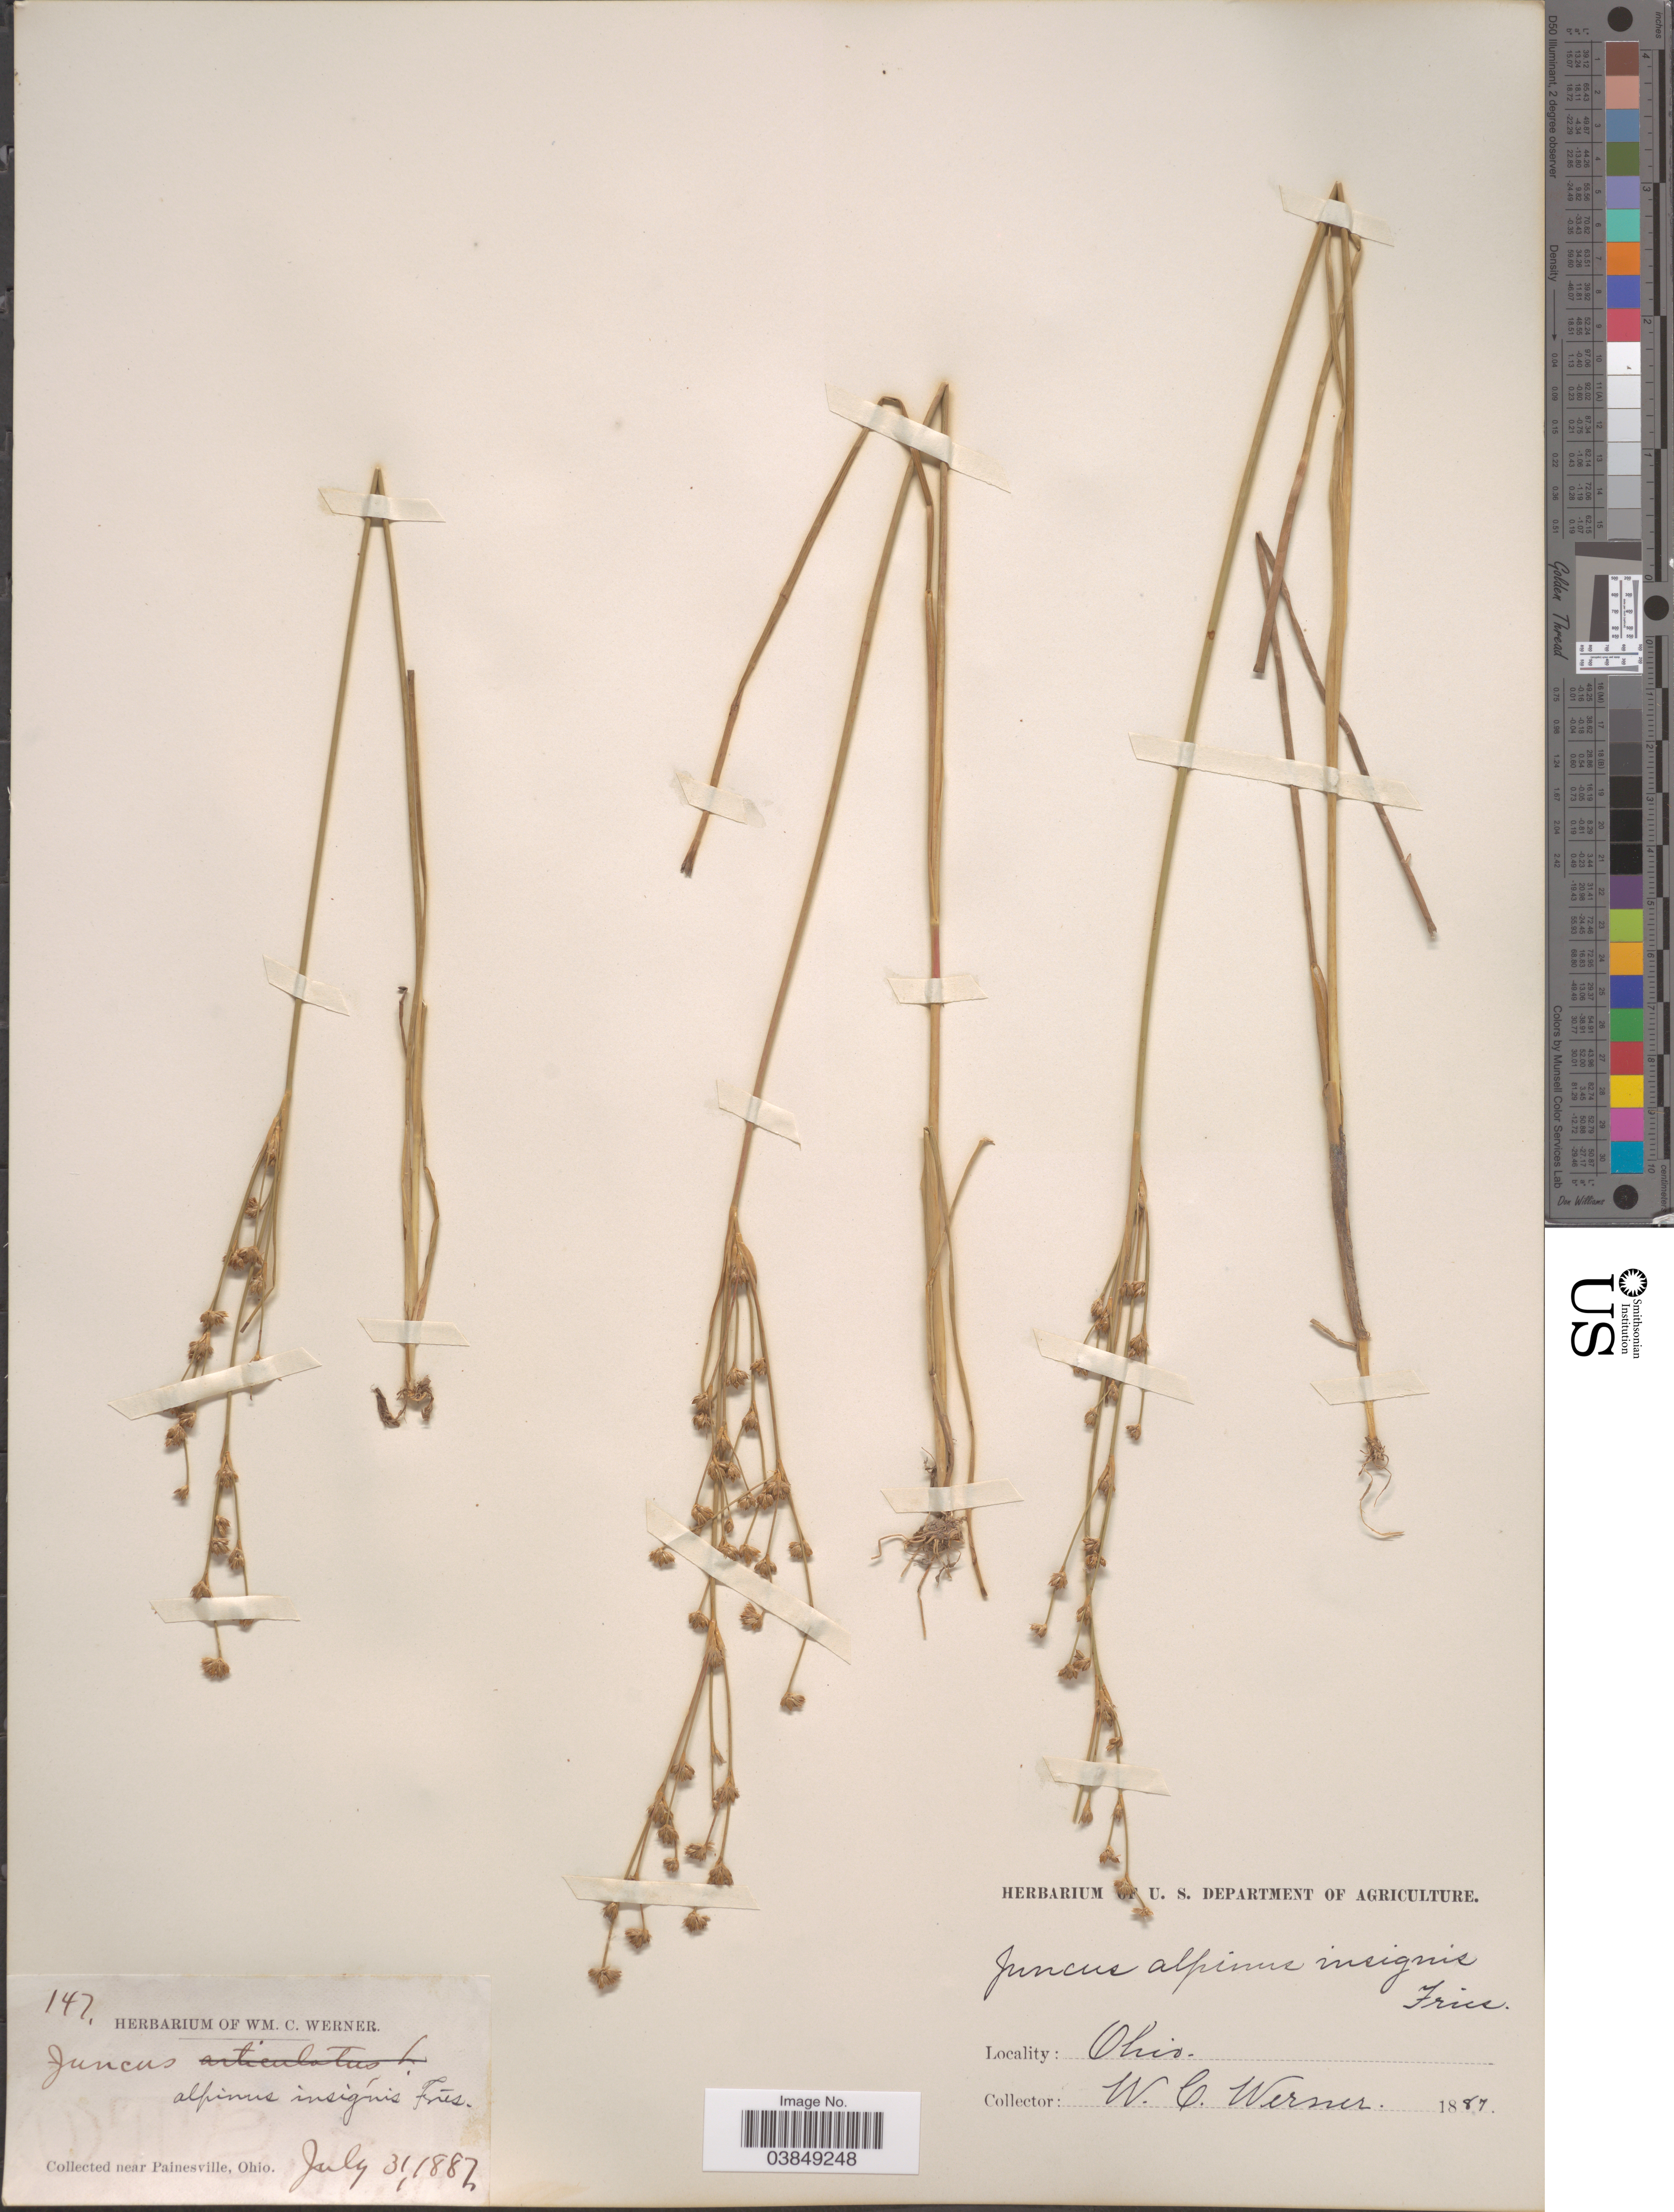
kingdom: Plantae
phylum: Tracheophyta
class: Liliopsida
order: Poales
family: Juncaceae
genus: Juncus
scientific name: Juncus rariflorus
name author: Hartm.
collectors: W. Werner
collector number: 147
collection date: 1887-07-31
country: United States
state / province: Ohio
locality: Near Painesville.